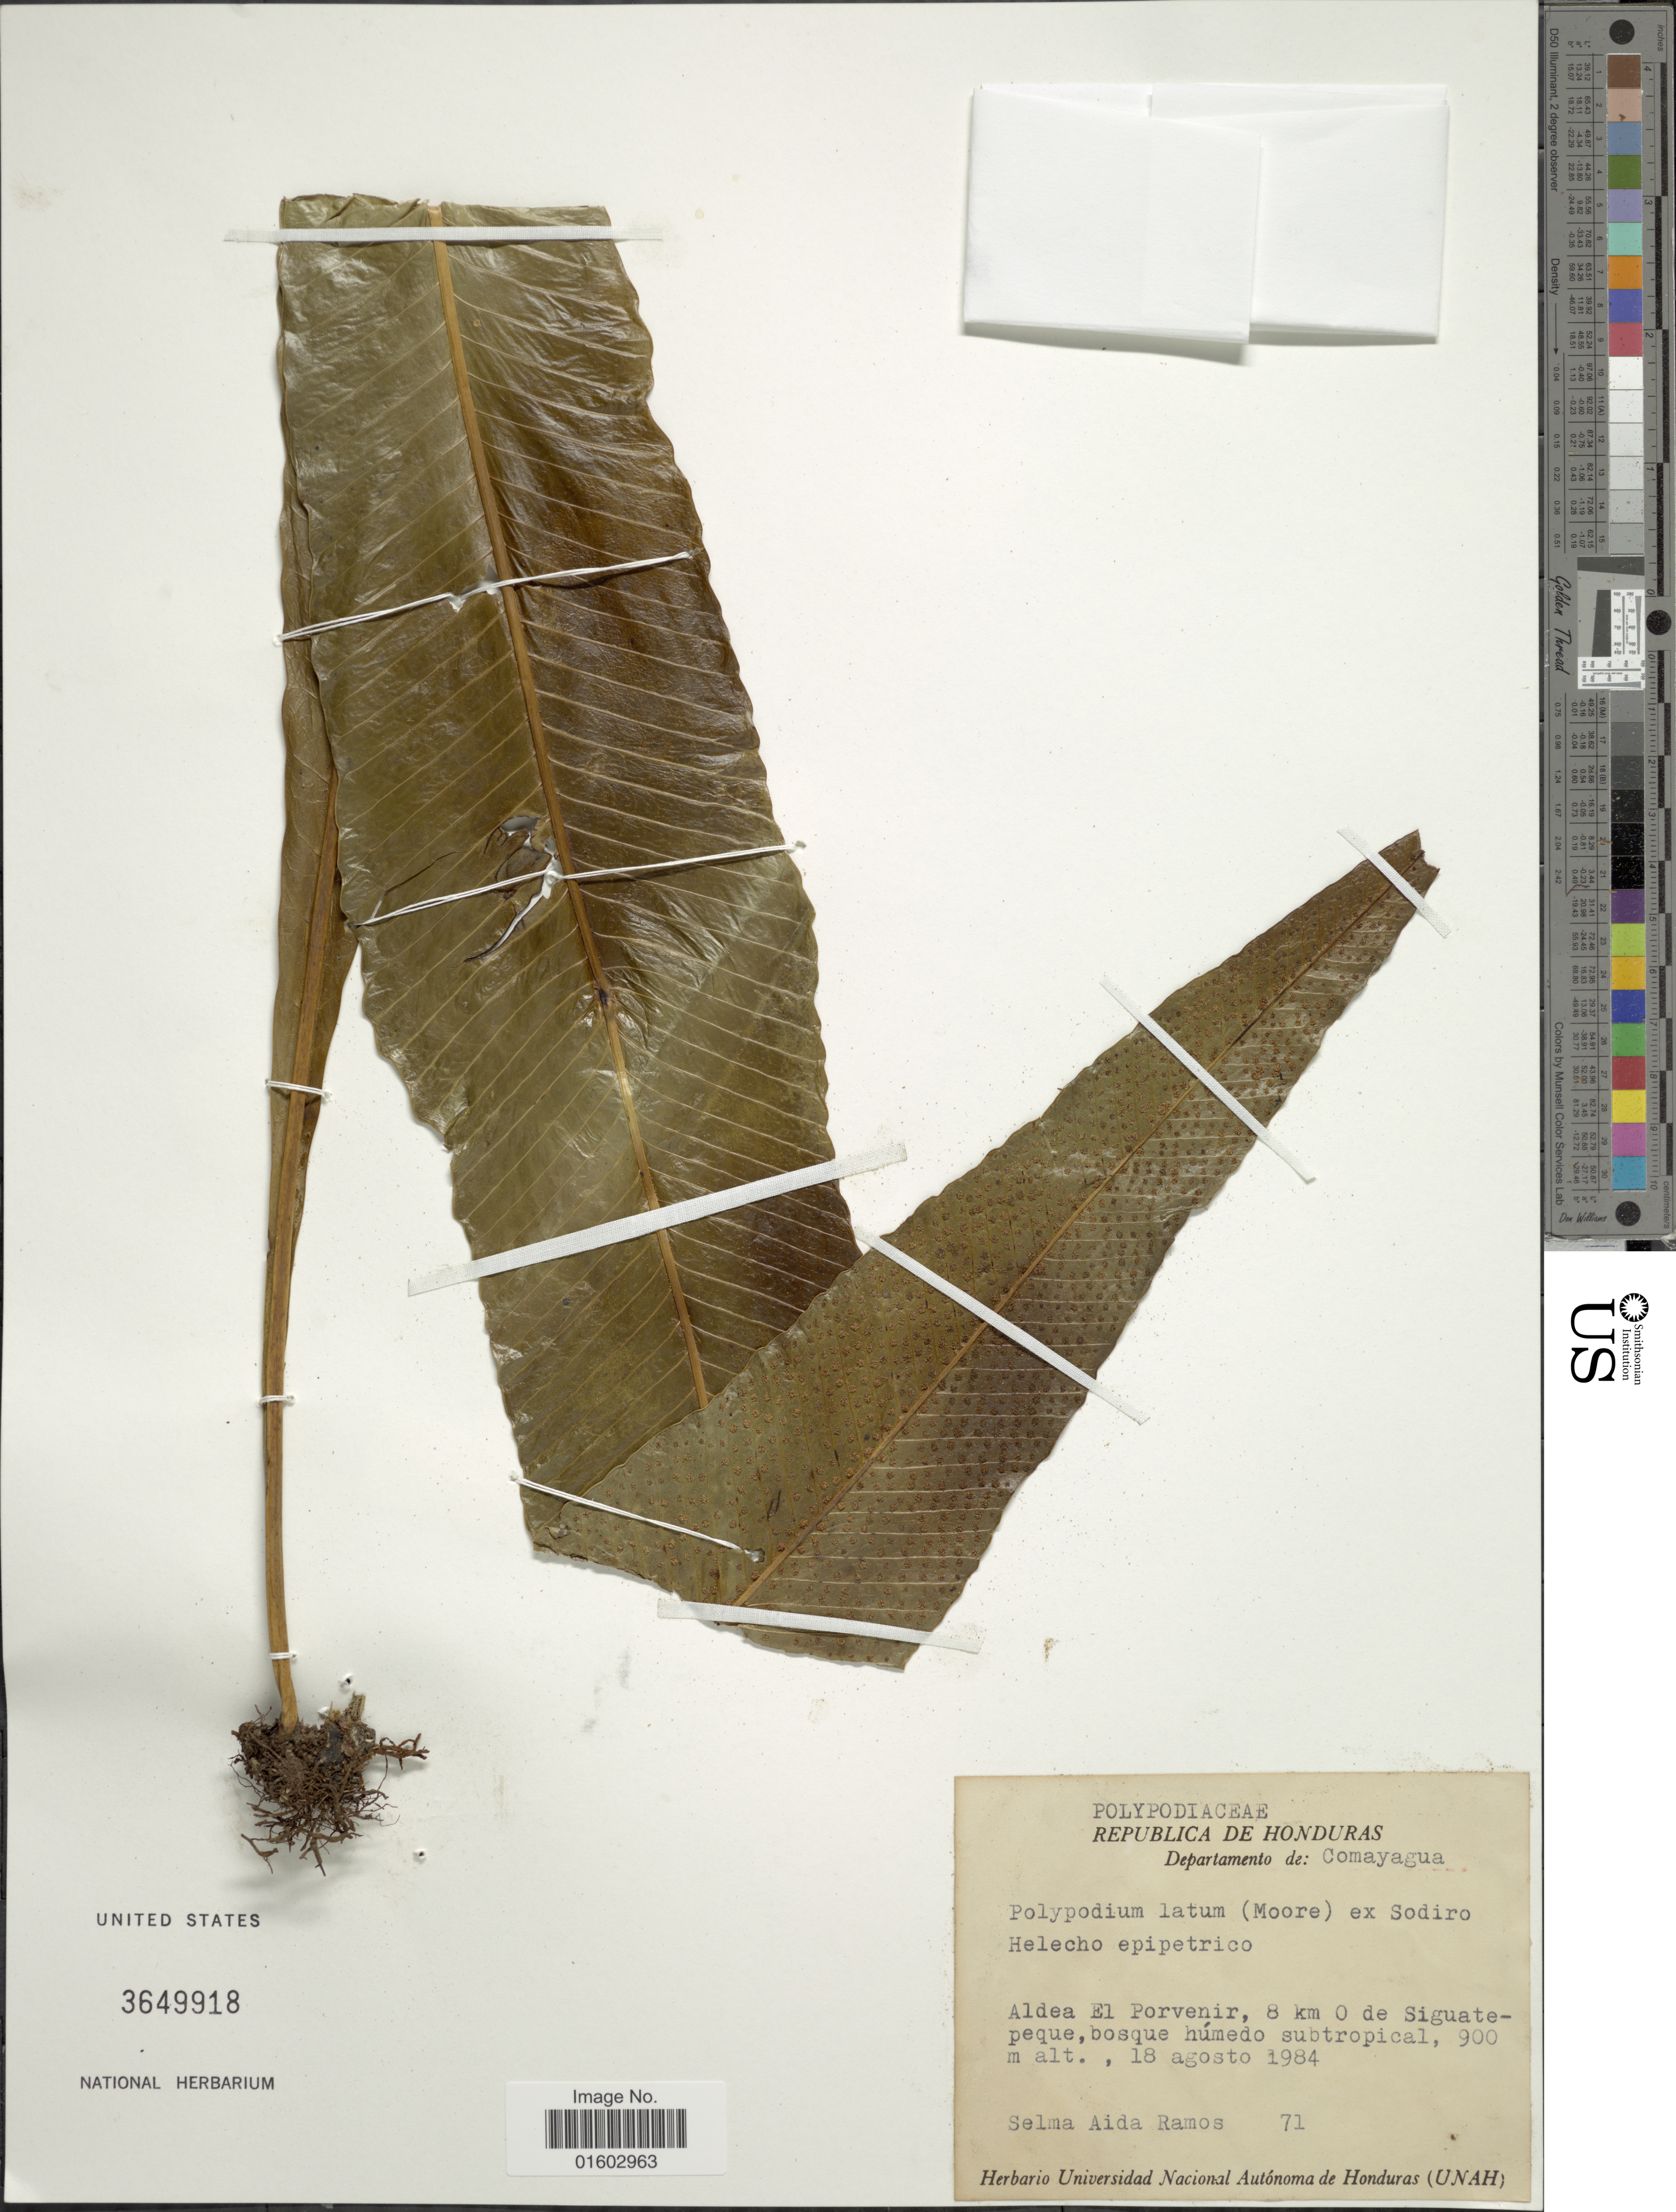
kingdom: Plantae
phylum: Tracheophyta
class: Polypodiopsida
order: Polypodiales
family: Polypodiaceae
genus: Campyloneurum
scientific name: Campyloneurum latum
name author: T. Moore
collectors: S. A. Ramos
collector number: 71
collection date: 1984-08-18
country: Honduras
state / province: Comayagua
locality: Departamento de Comayagua. Aldea El Porvenir, 8 km O de Siguatepeque, bosque humedo subtropical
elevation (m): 900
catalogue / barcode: US 3649918